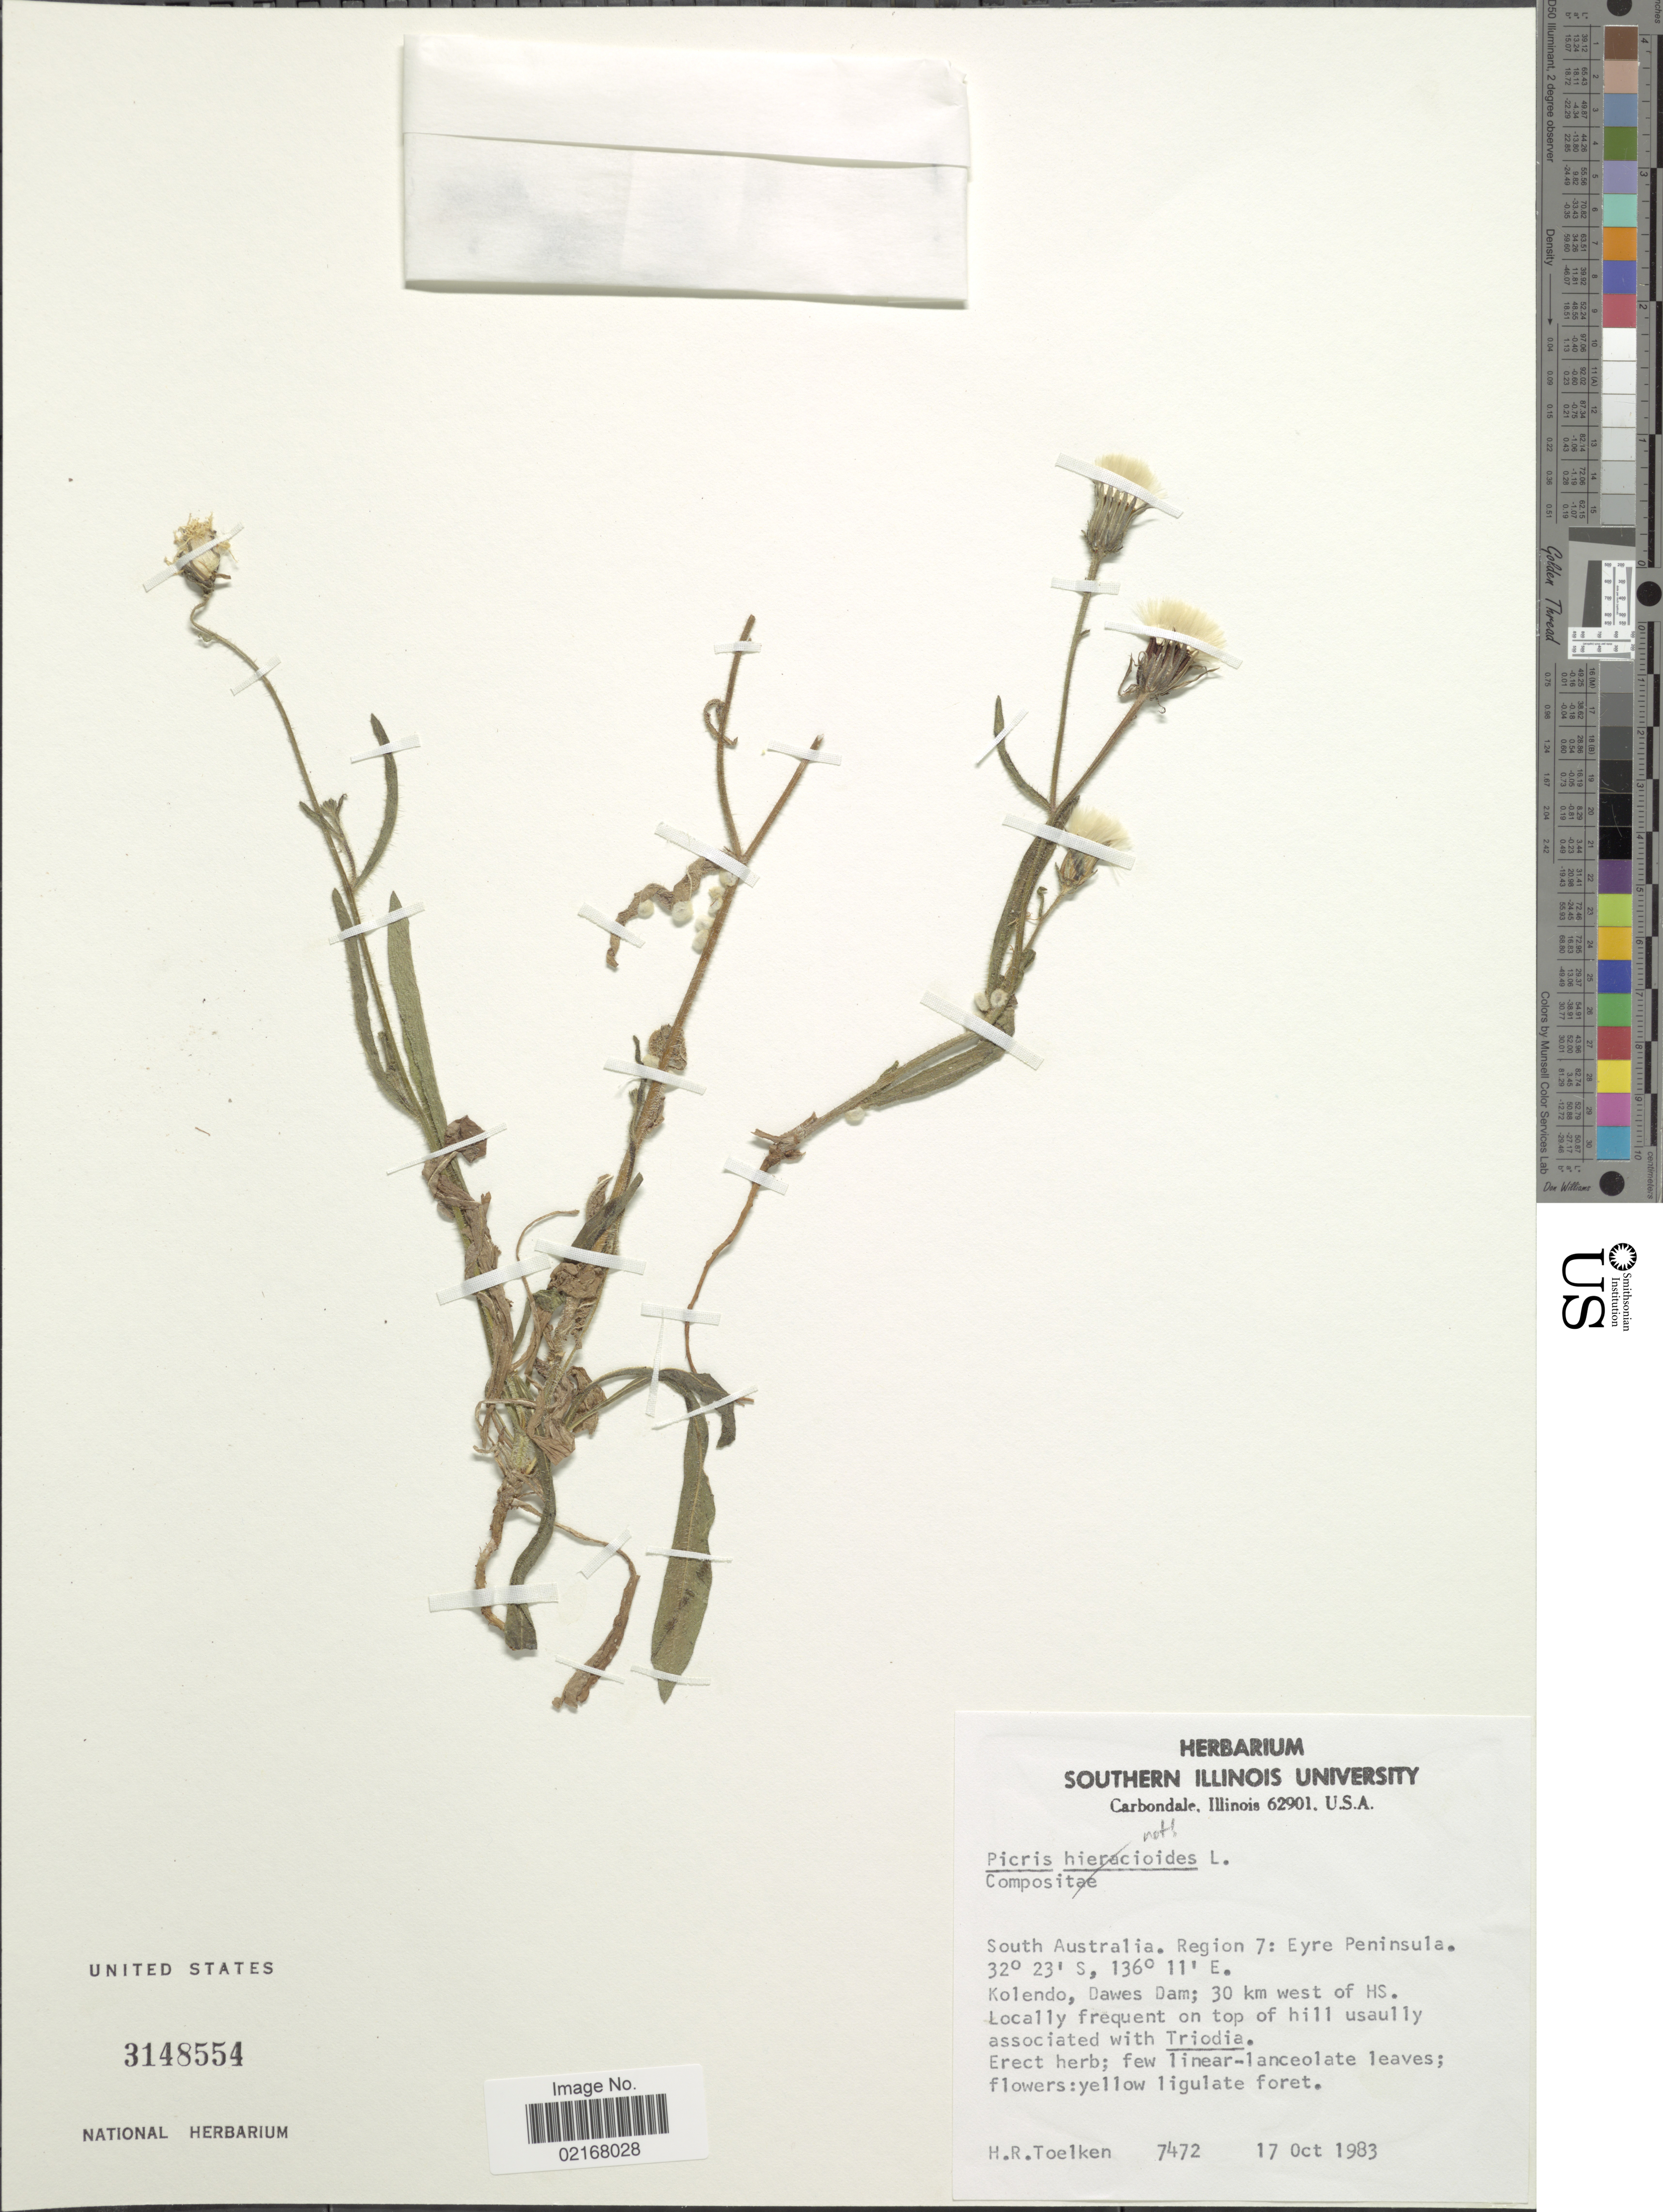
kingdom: Plantae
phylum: Tracheophyta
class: Magnoliopsida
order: Asterales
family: Asteraceae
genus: Picris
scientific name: Picris sp.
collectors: H. R. Tölken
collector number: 7472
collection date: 1983-10-17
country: Australia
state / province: South Australia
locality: South Australia. Region 7: Eyre Peninsula. Kolendo, Dawes Dam; 30 km west of HS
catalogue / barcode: US 3148554